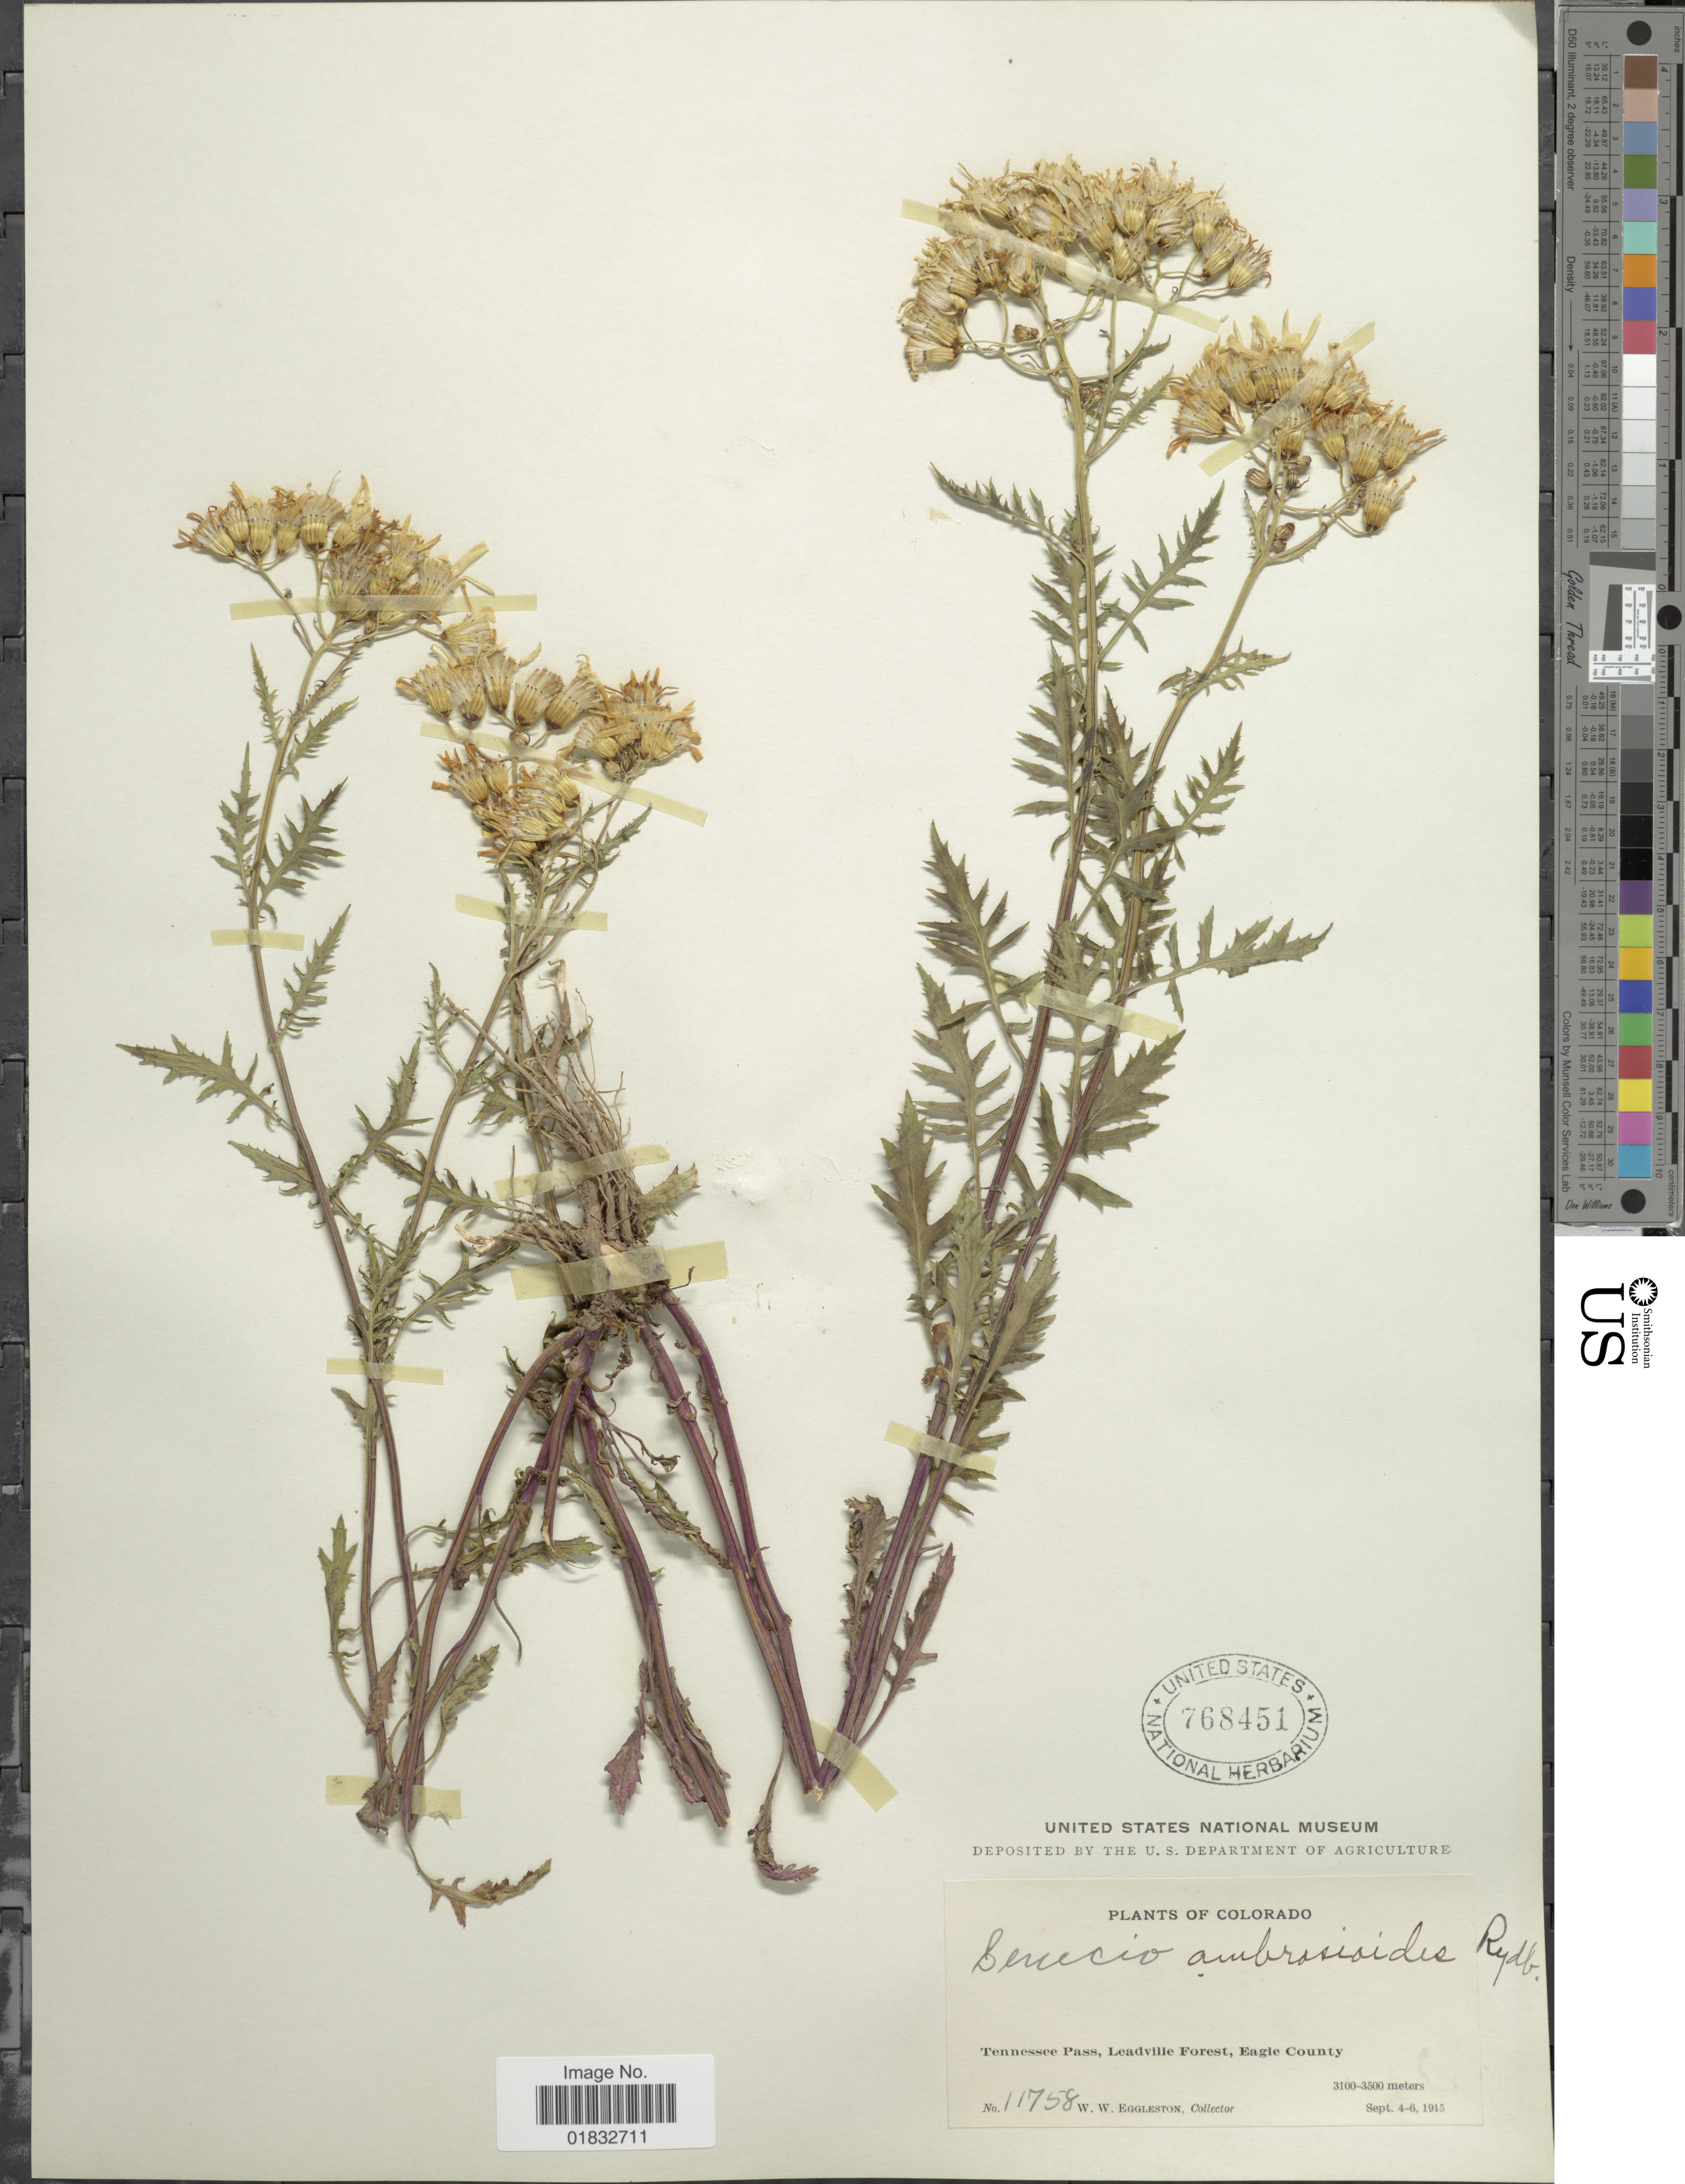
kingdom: Plantae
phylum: Tracheophyta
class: Magnoliopsida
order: Asterales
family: Asteraceae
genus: Senecio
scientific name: Senecio eremophilus var. kingii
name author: (Rydb.) Greenm.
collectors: W. W. Eggleston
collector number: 11758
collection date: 1915-09-04/1915-09-06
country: United States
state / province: Colorado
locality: Tennessee Pass, Leadville Forest, Eagle County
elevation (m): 3100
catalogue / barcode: US 768451